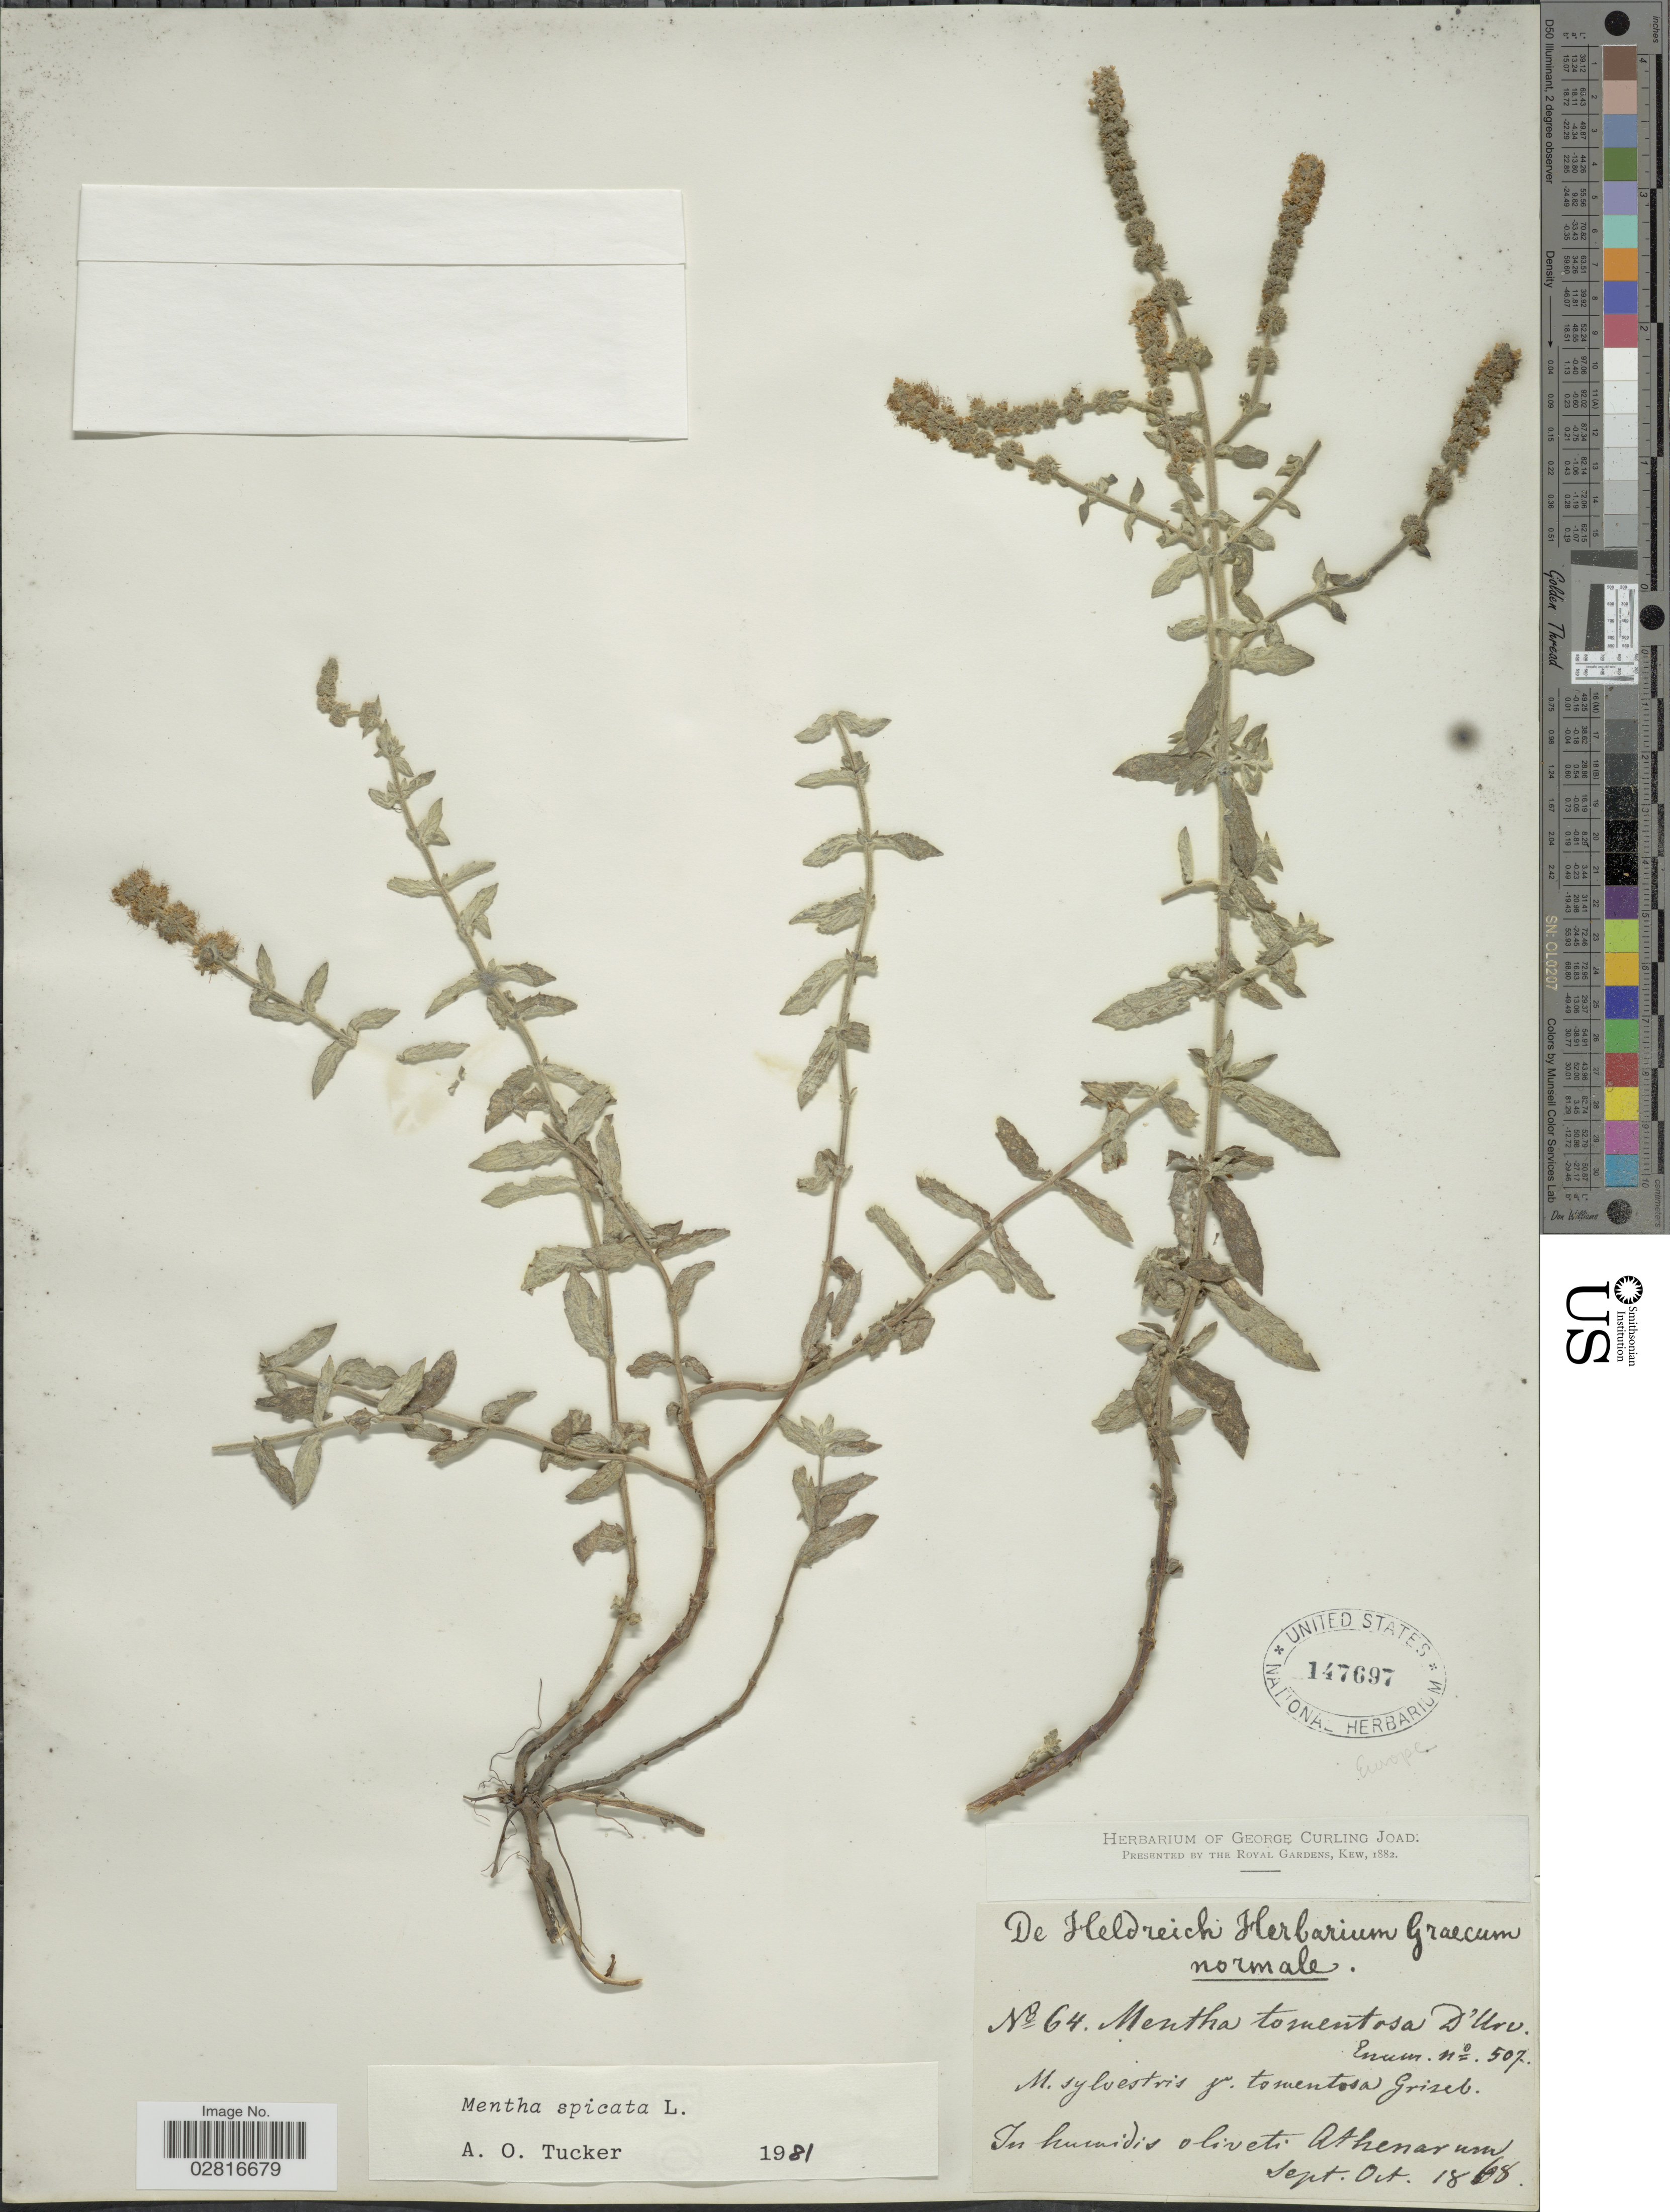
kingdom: Plantae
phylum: Tracheophyta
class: Magnoliopsida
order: Lamiales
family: Lamiaceae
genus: Mentha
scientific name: Mentha spicata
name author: L.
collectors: -. De Heldreich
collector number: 64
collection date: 1868-09/1868-10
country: Greece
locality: In humidis oliveti Athenarum.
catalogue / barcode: US 147697